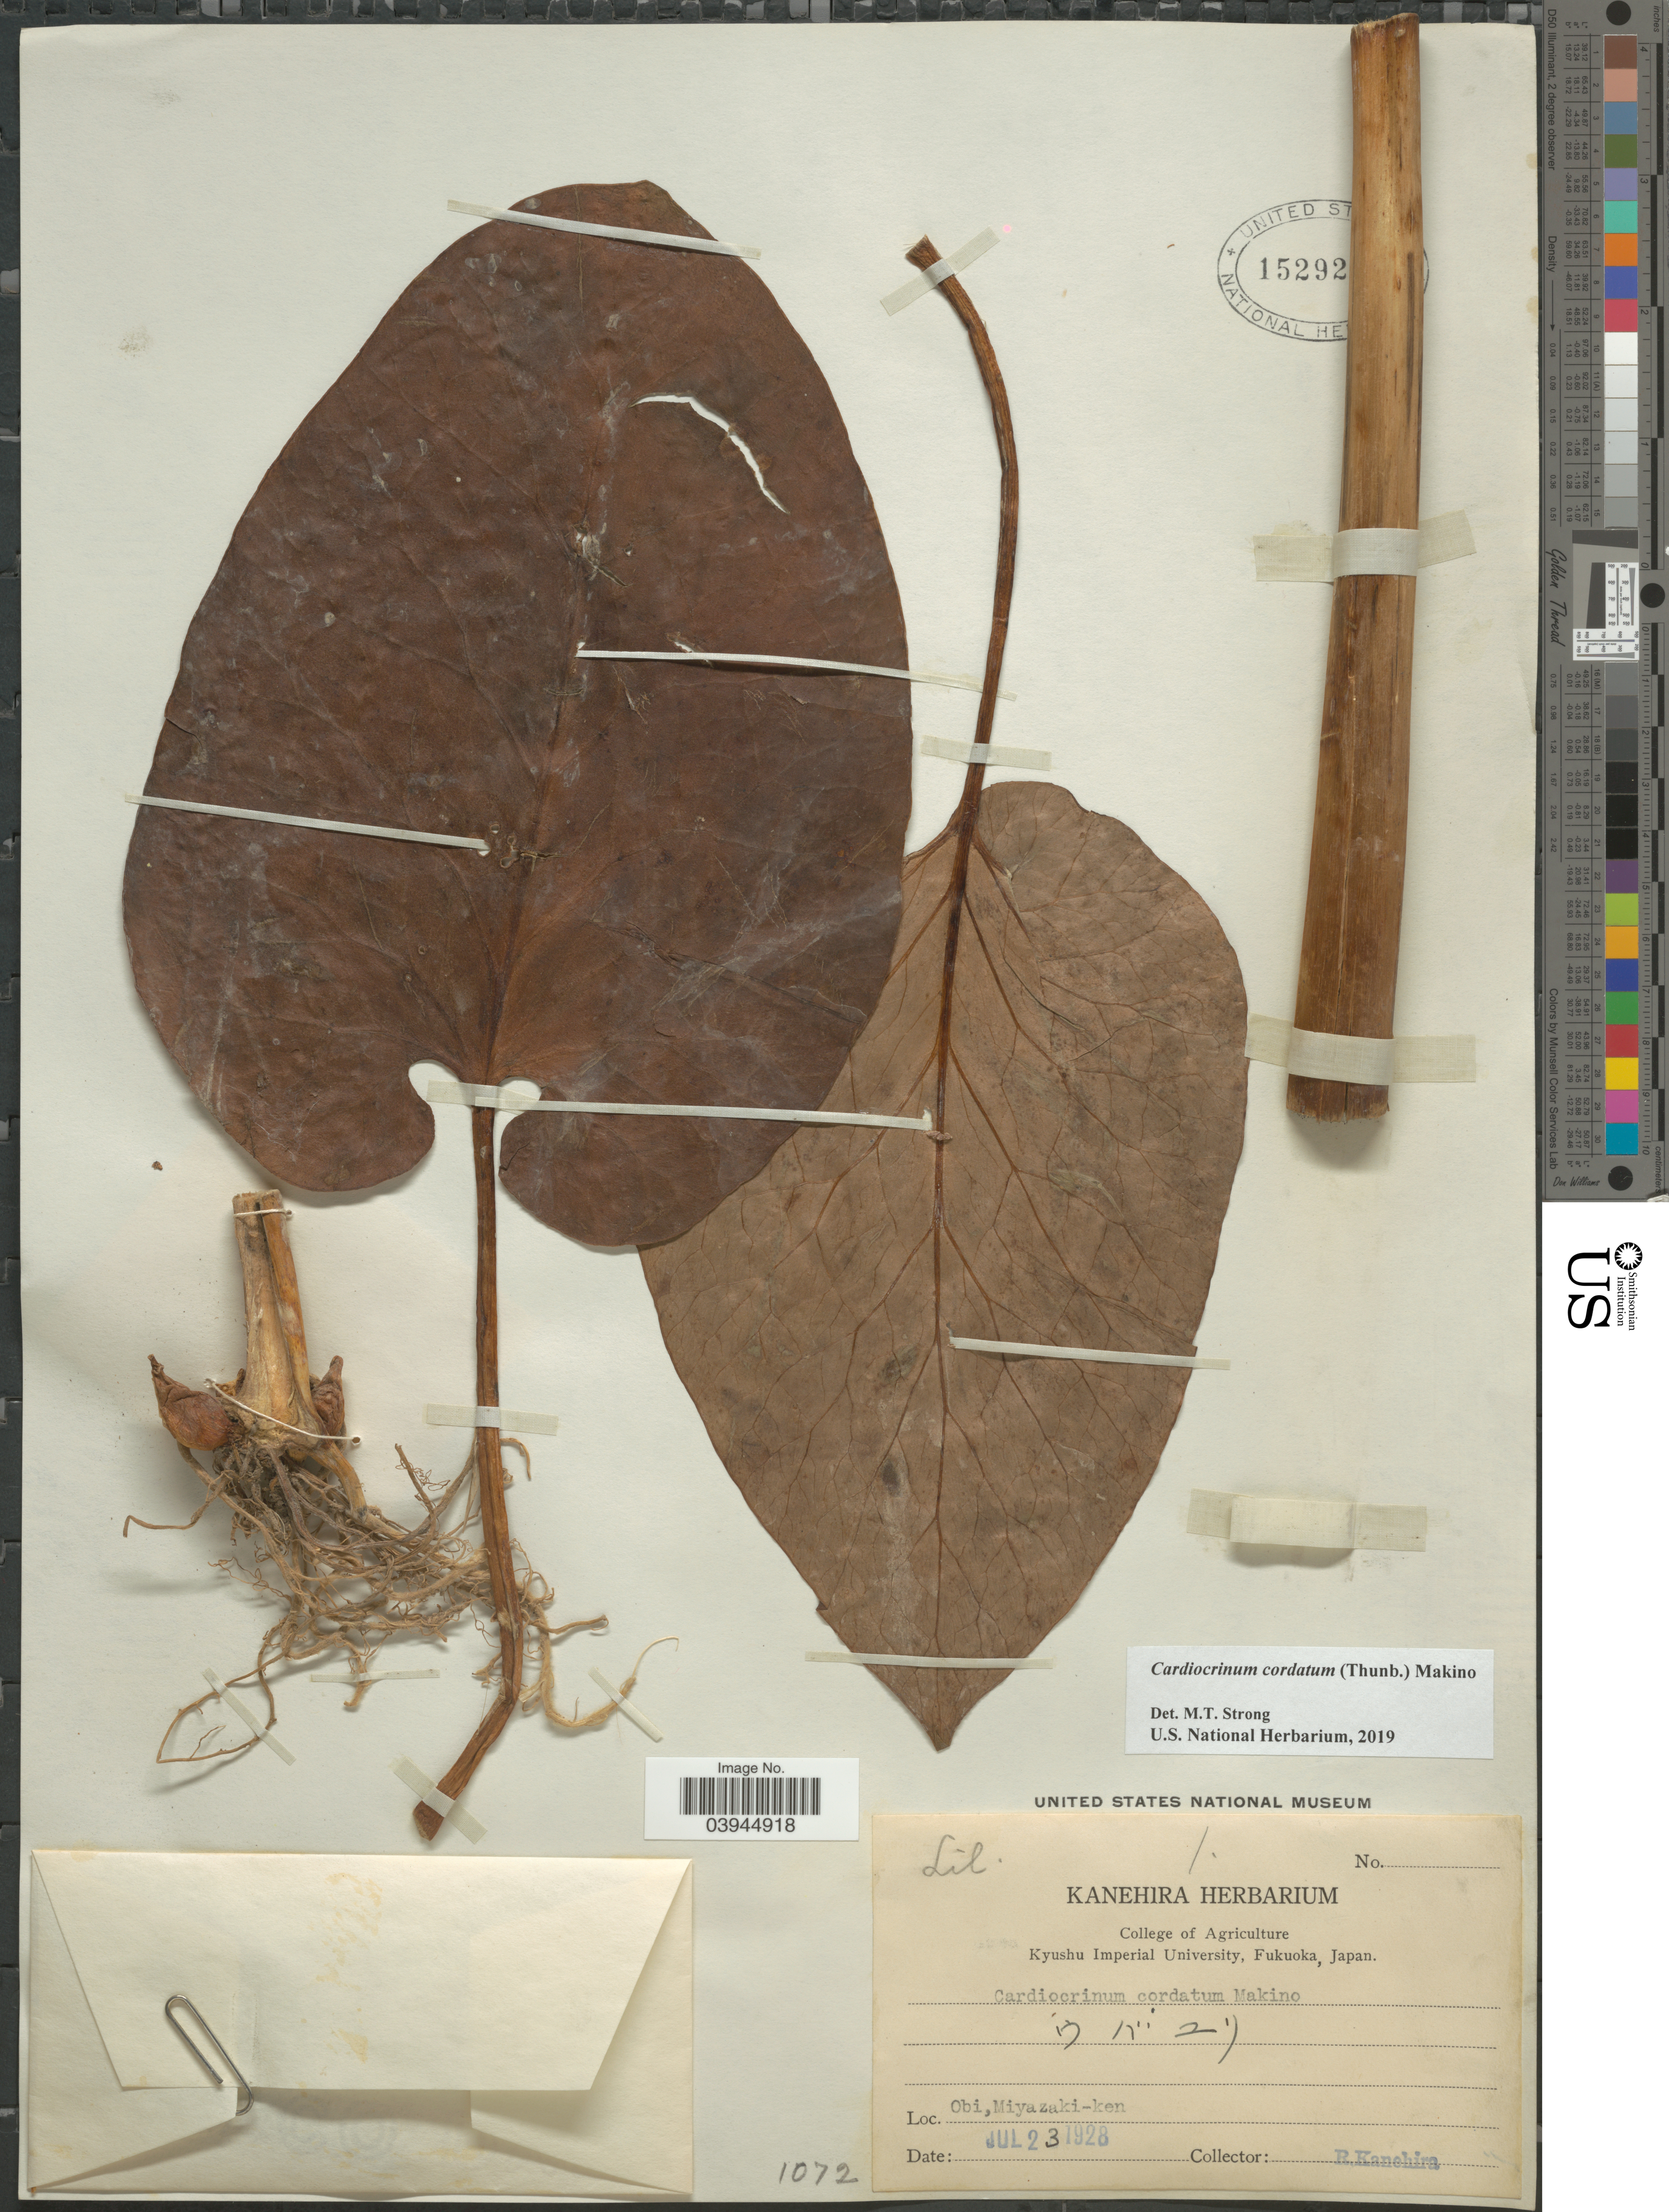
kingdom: Plantae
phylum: Tracheophyta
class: Liliopsida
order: Liliales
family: Liliaceae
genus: Cardiocrinum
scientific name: Cardiocrinum cordatum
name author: (Thunb.) Makino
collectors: R. Kanehira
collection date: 1928-07-23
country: Japan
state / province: Miyazaki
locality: Obi, Miyazaki-ken.